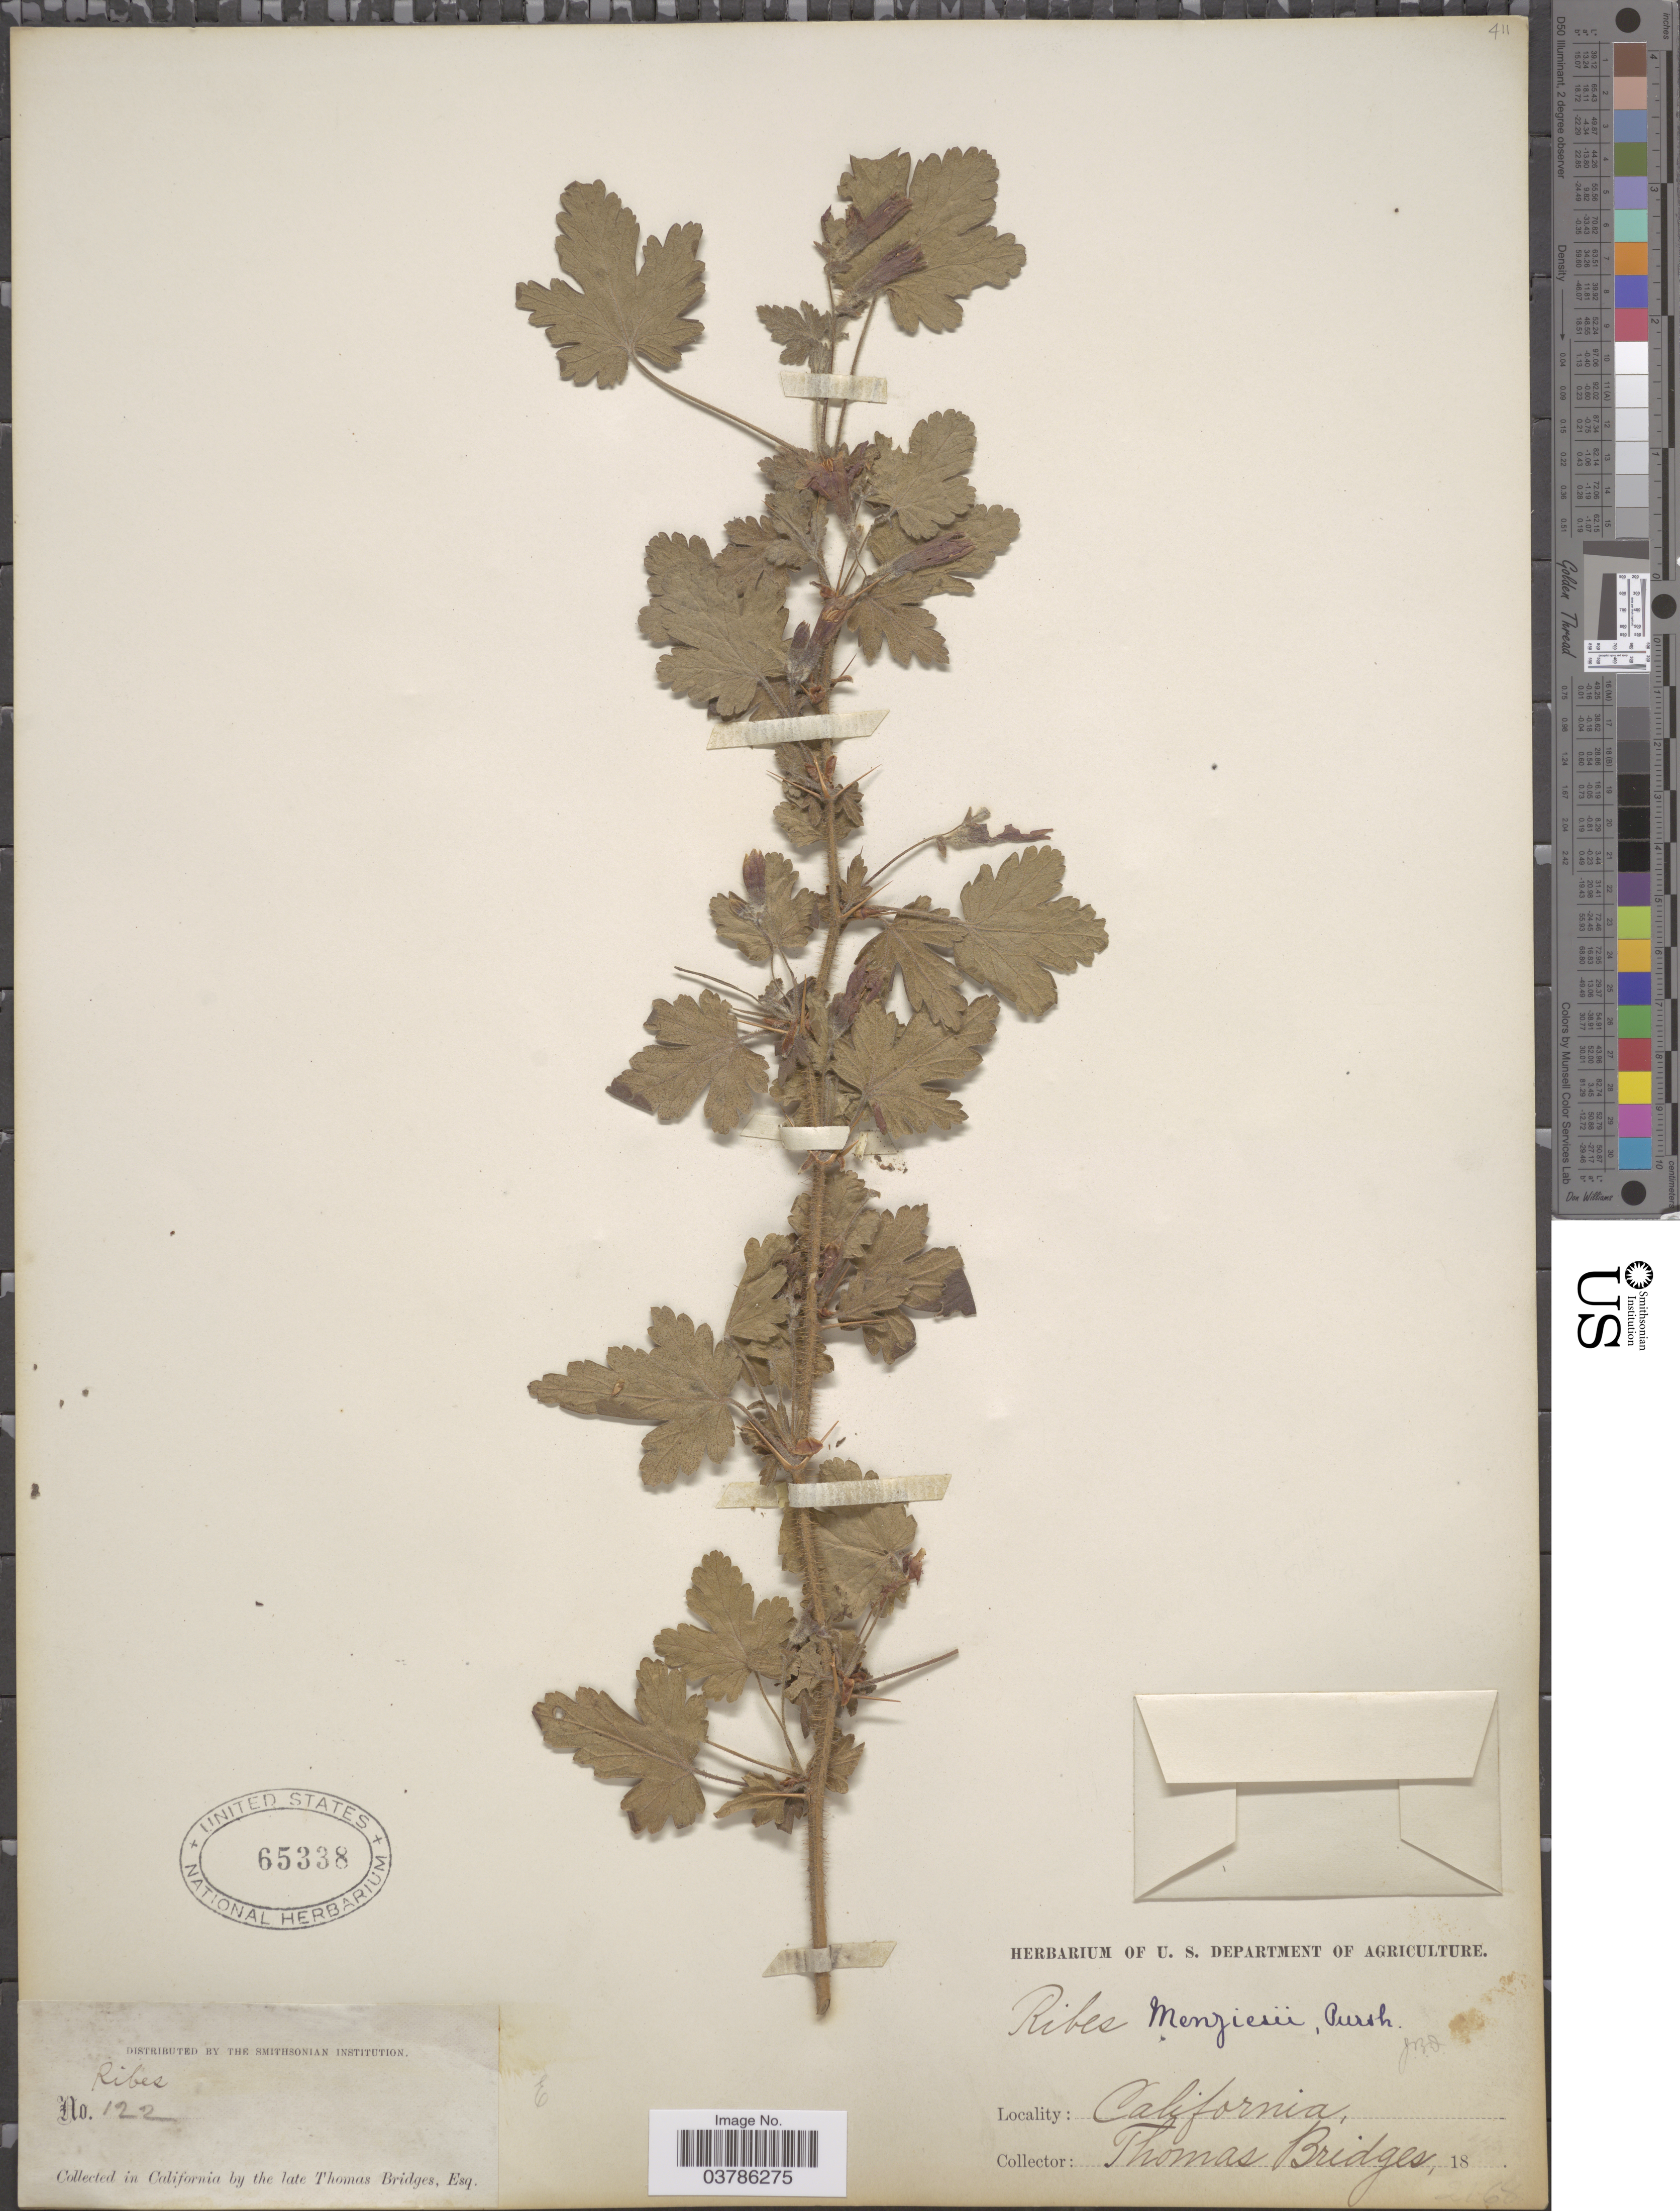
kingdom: Plantae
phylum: Tracheophyta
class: Magnoliopsida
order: Saxifragales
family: Grossulariaceae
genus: Ribes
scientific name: Ribes menziesii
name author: Pursh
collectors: T. Bridges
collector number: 122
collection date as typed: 18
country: United States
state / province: California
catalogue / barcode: US 65338